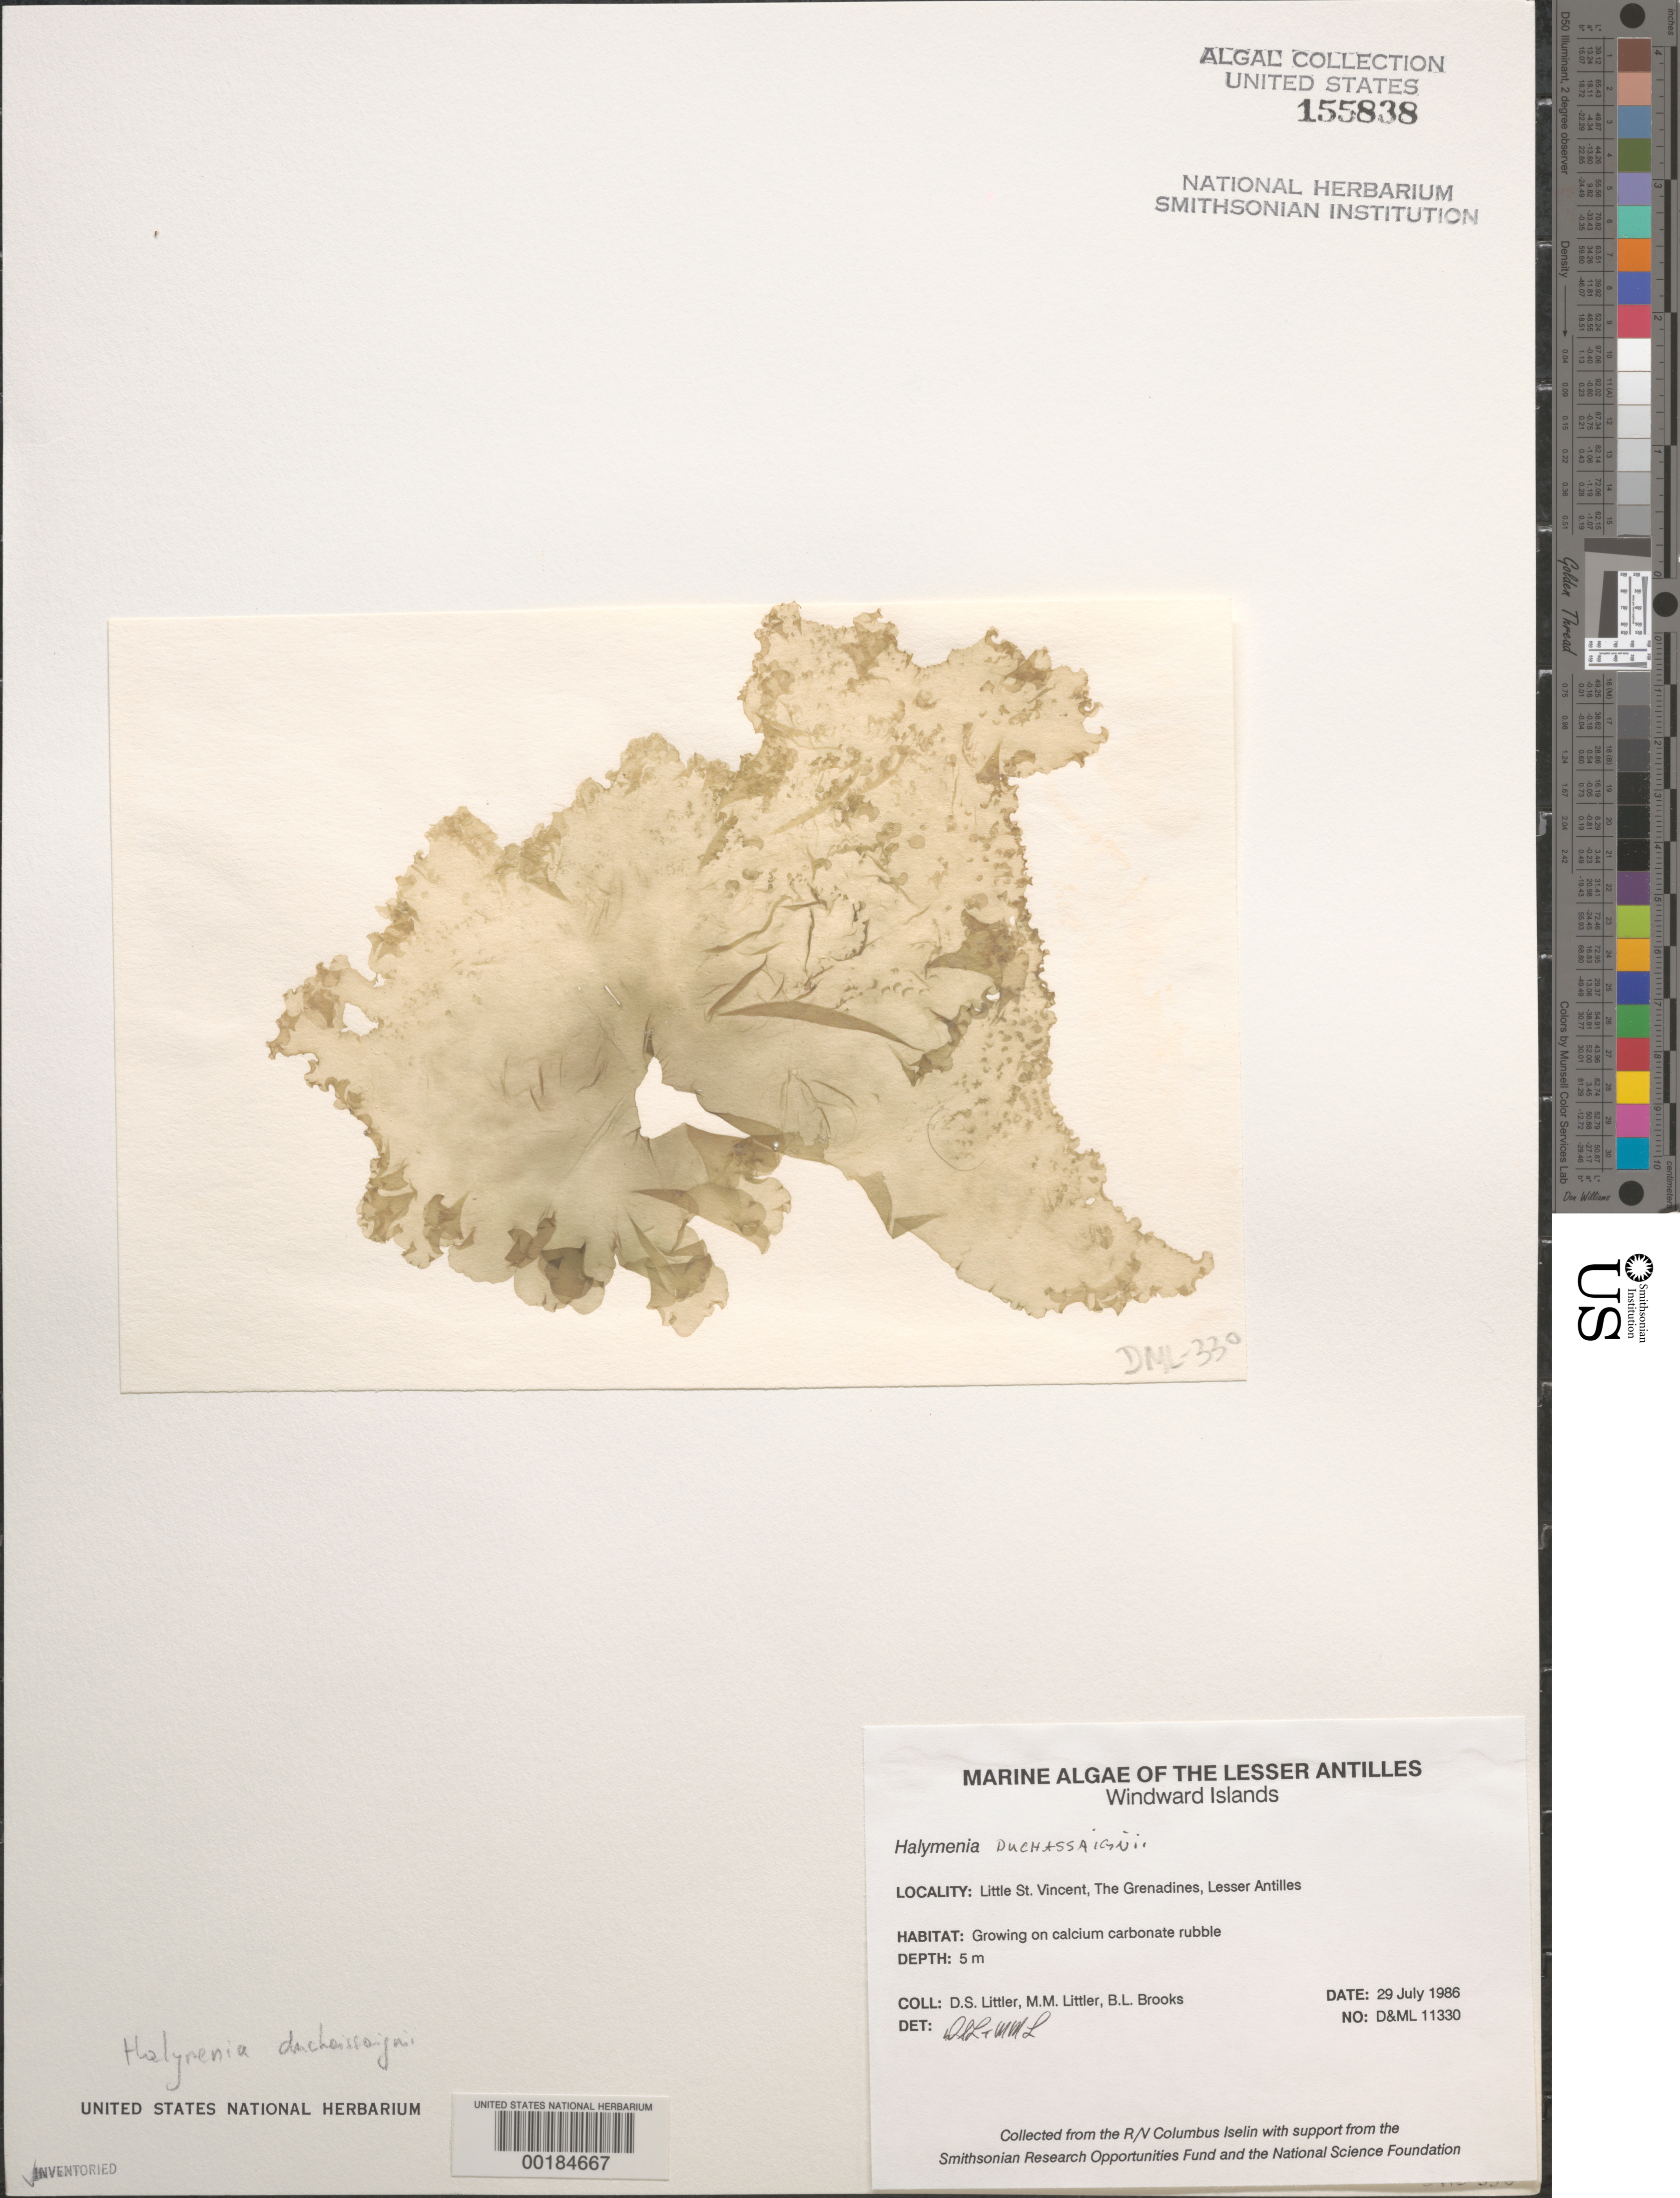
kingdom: Plantae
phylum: Rhodophyta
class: Florideophyceae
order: Halymeniales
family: Halymeniaceae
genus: Halymenia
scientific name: Halymenia duchassaignii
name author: (J. Agardh) Kylin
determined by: Littler, D. S.; Littler, M. M.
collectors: D. S. Littler, M. M. Littler & B. Brooks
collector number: D&ML 11330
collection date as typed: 29 Jul 1986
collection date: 1986-07-29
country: St. Vincent - Grenadines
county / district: Grenadines Parish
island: Little Saint Vincent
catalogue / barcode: US 155838